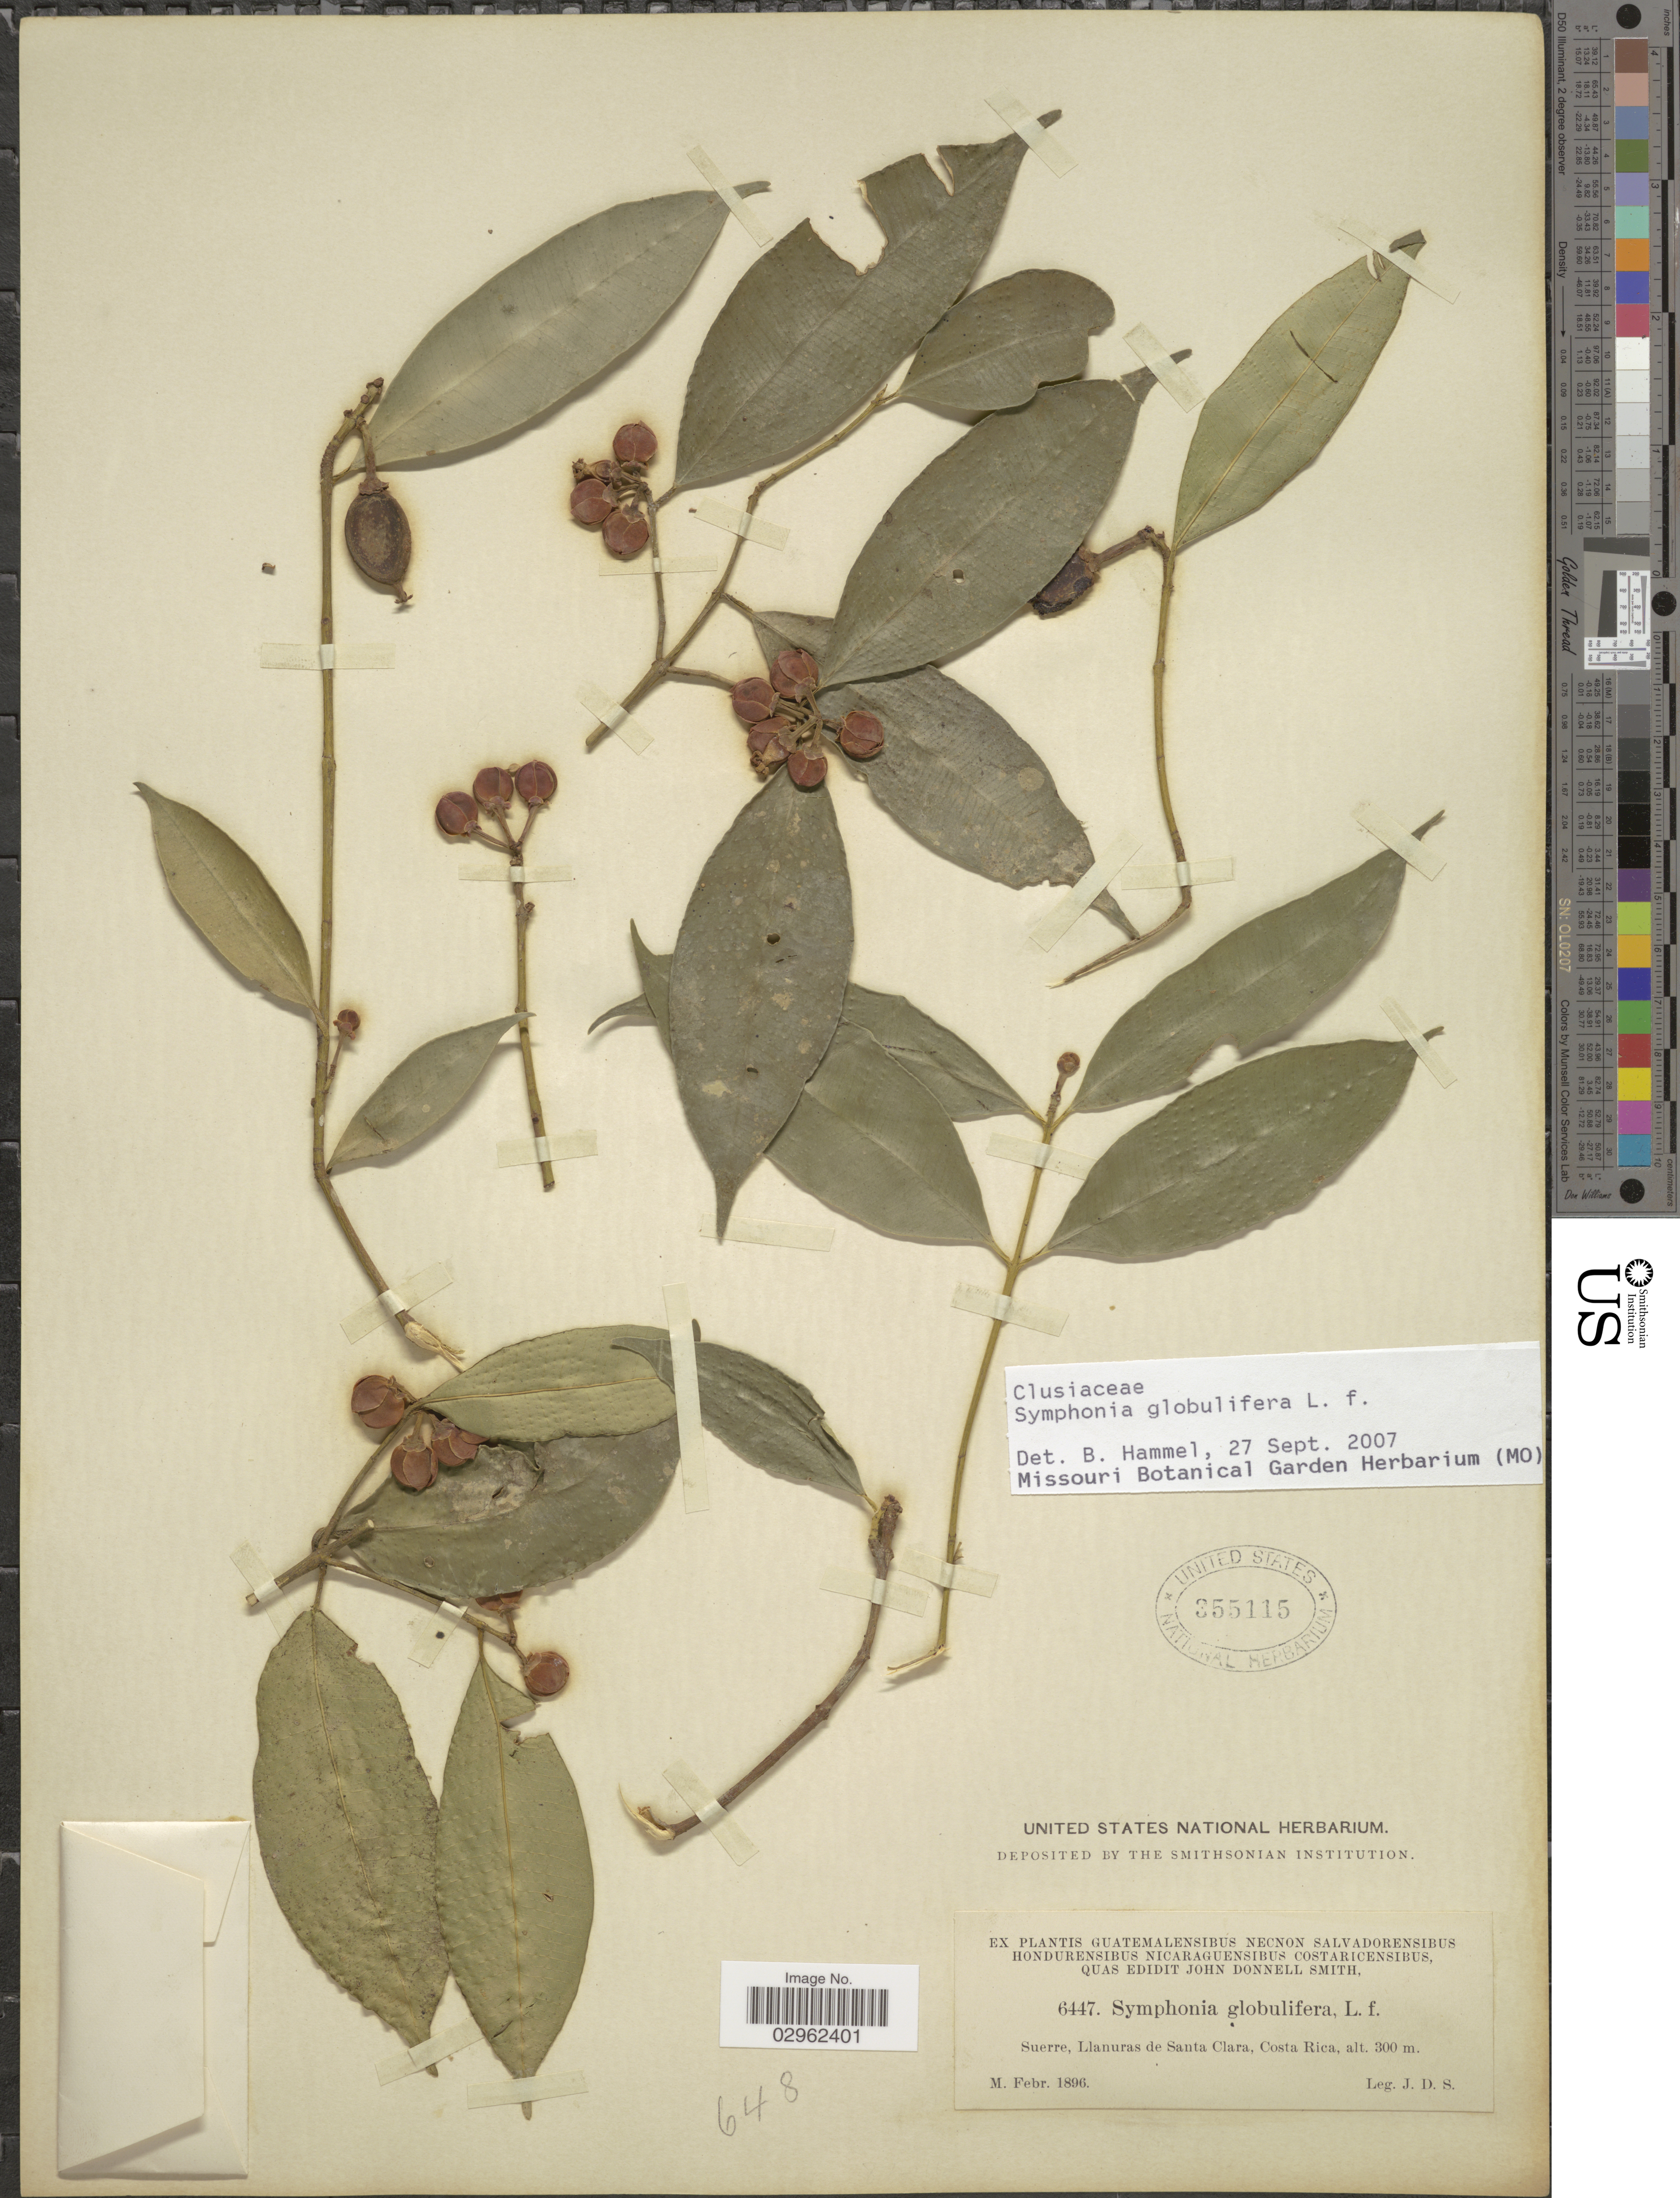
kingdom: Plantae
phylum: Tracheophyta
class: Magnoliopsida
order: Malpighiales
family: Clusiaceae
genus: Symphonia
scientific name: Symphonia globulifera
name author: L. f.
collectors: J. Donnell Smith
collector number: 6447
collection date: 1896-02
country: Costa Rica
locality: Suerre, Llanuras de Santa Clara.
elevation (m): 300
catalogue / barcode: US 355115